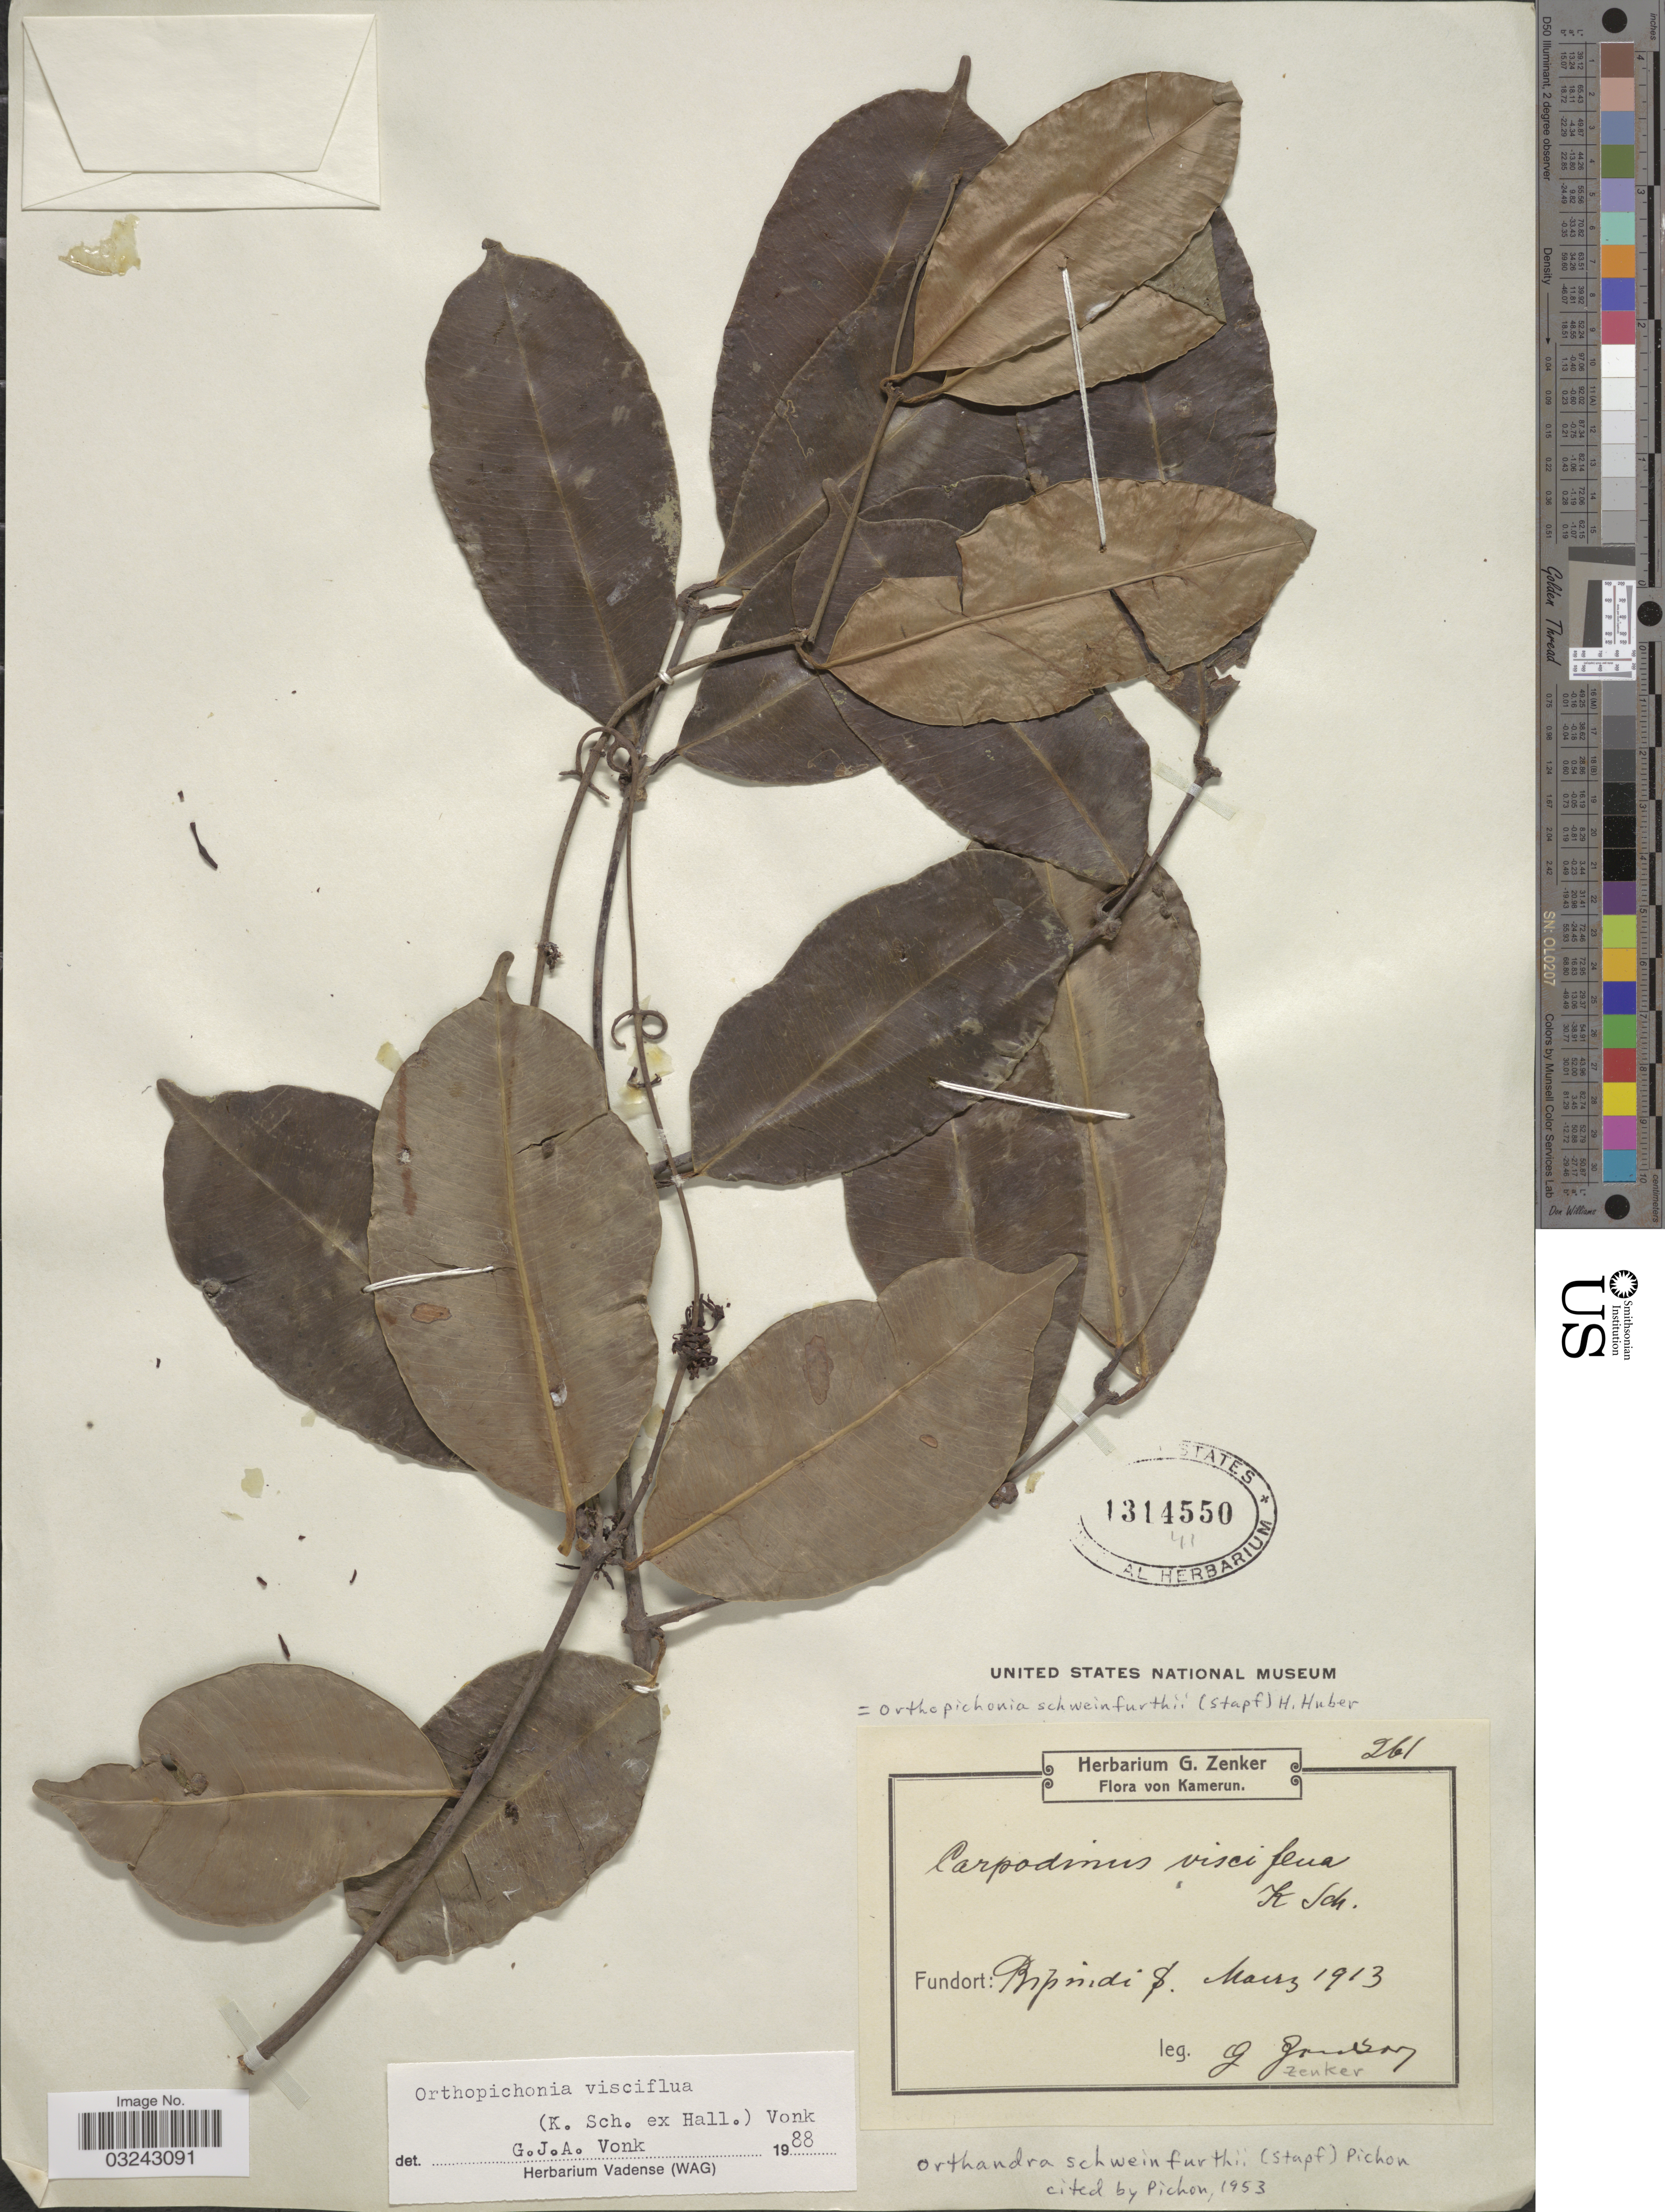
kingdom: Plantae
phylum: Tracheophyta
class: Magnoliopsida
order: Gentianales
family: Apocynaceae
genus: Orthopichonia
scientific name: Orthopichonia visciflua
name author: (K. Schum. ex Hallier f.) Vonk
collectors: G. A. Zenker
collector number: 261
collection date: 1913-03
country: Cameroon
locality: Bipindi.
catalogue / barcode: US 1314550